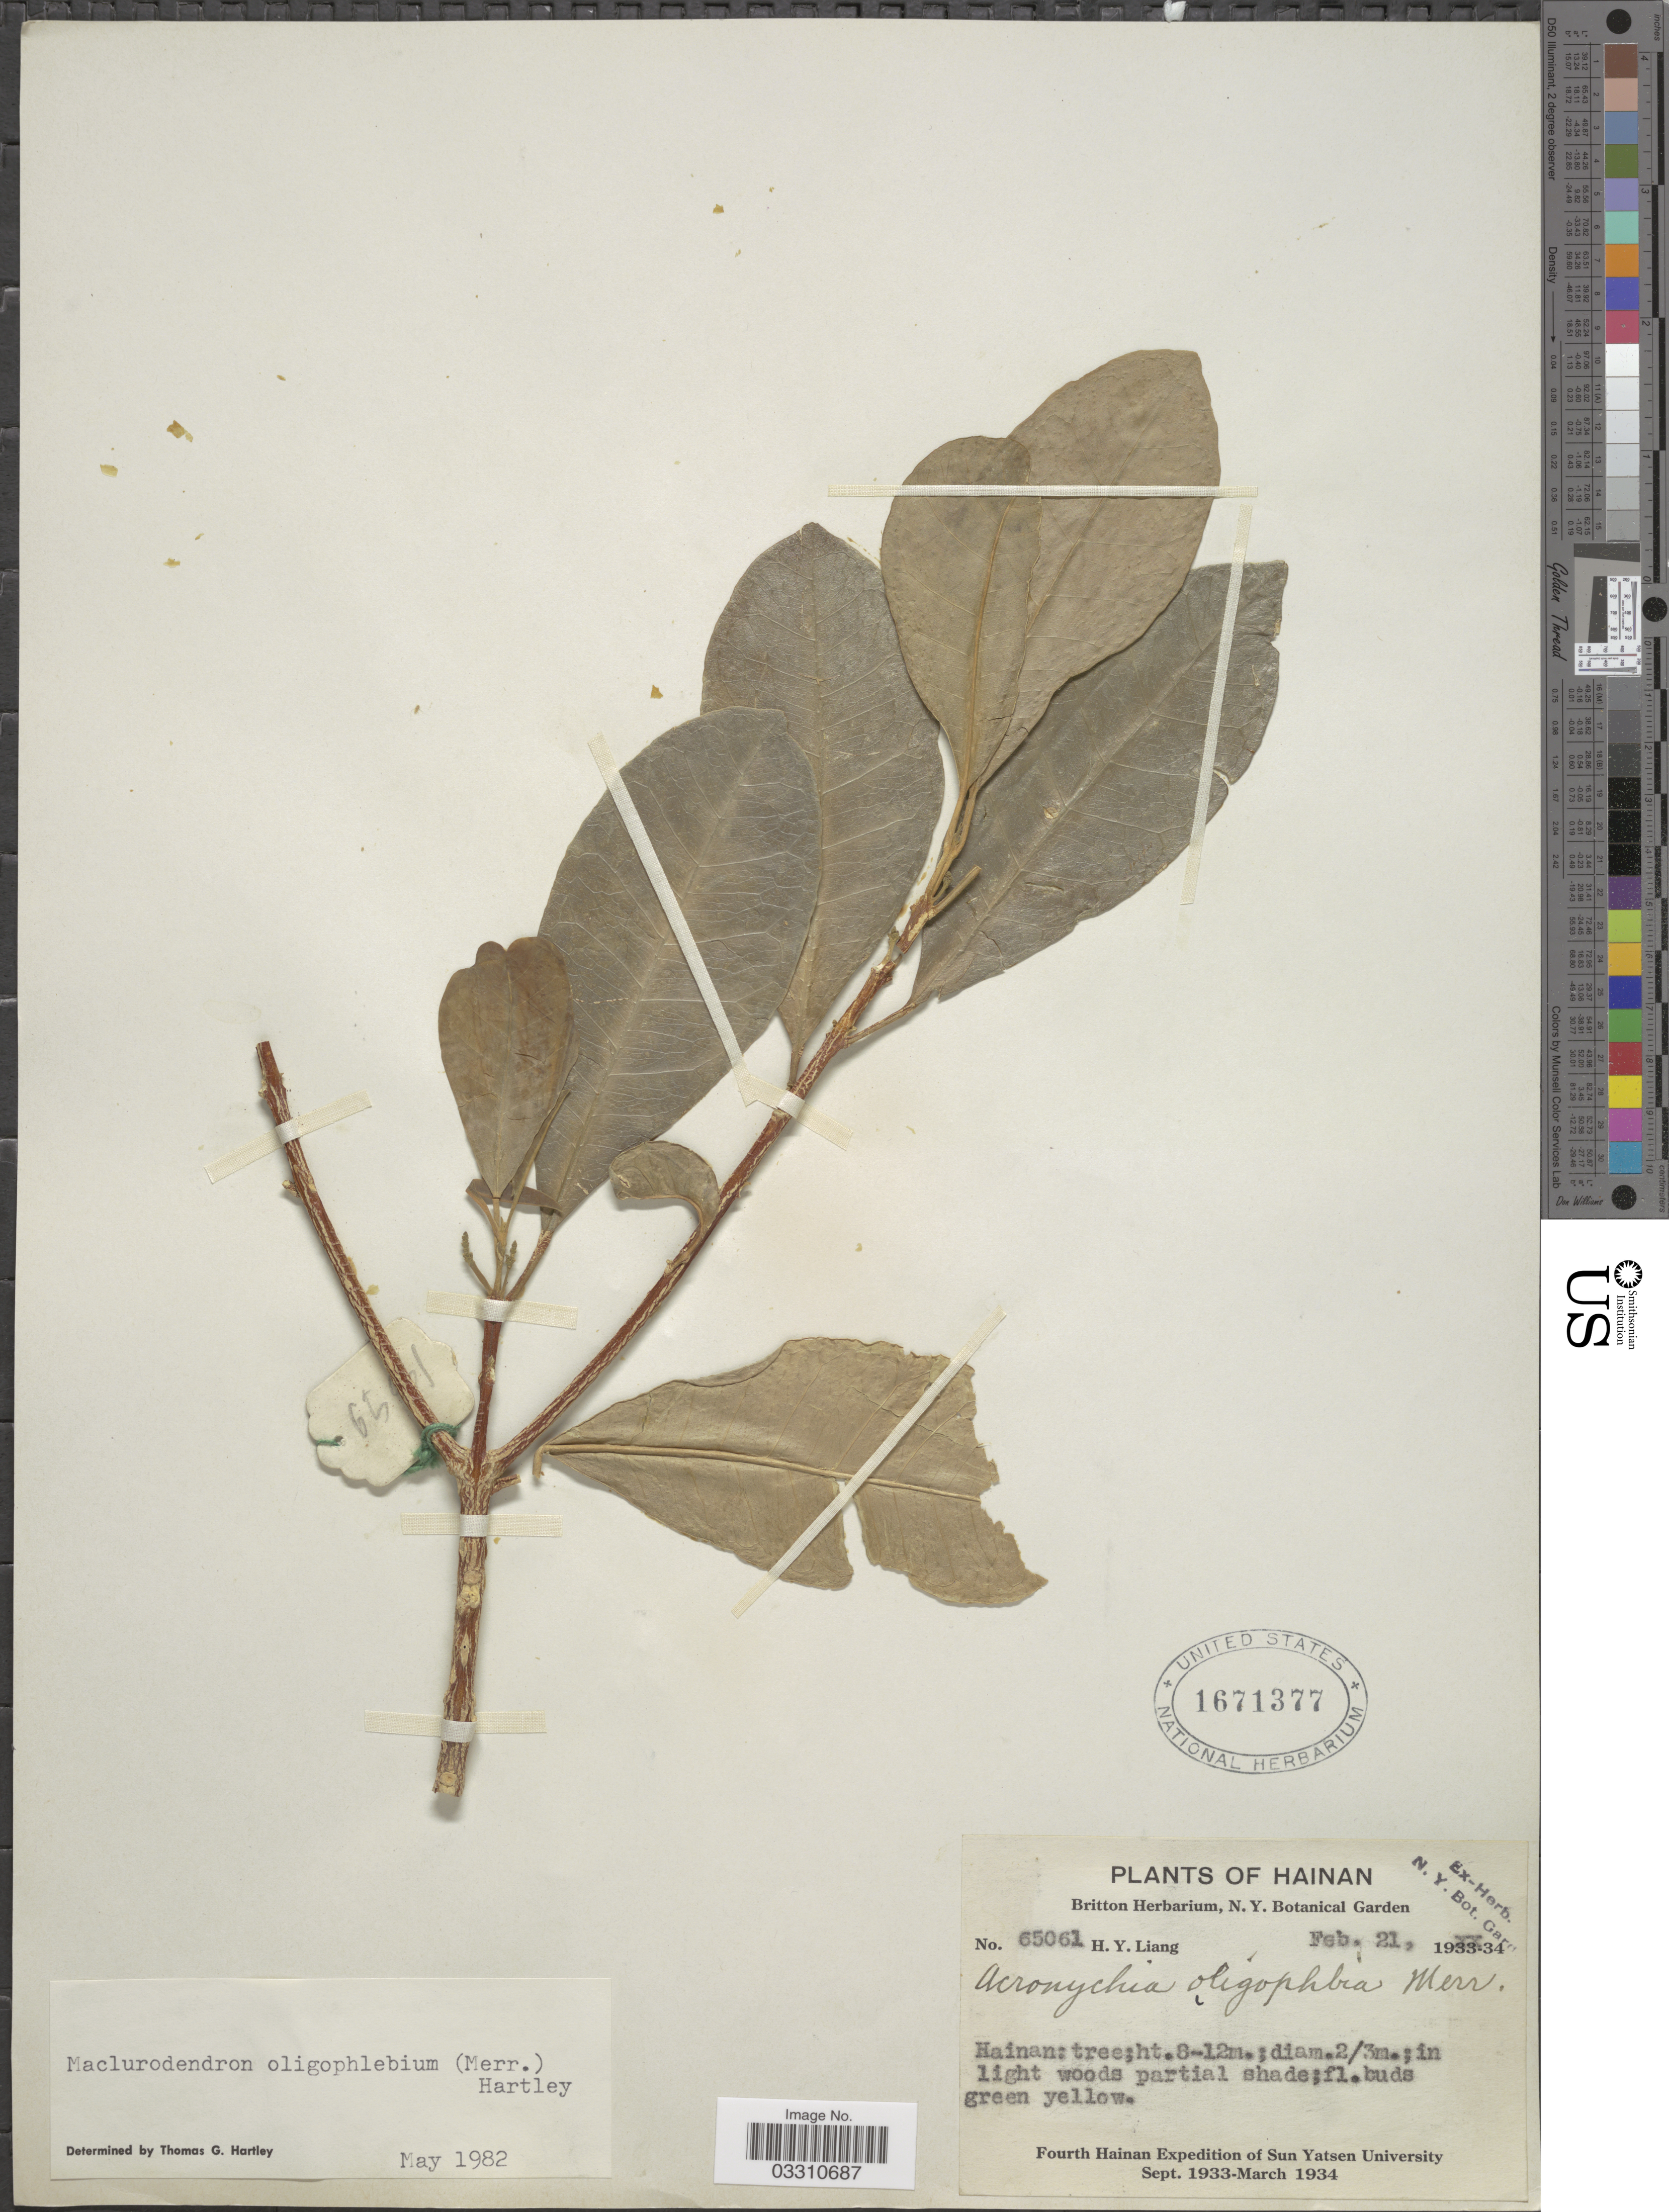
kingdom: Plantae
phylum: Tracheophyta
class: Magnoliopsida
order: Sapindales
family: Rutaceae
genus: Maclurodendron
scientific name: Maclurodendron oligophlebium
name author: (Merr.) T.G. Hartley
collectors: H. Y. Liang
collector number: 65061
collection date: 1934-02-21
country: China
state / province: Hainan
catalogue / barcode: US 1671377